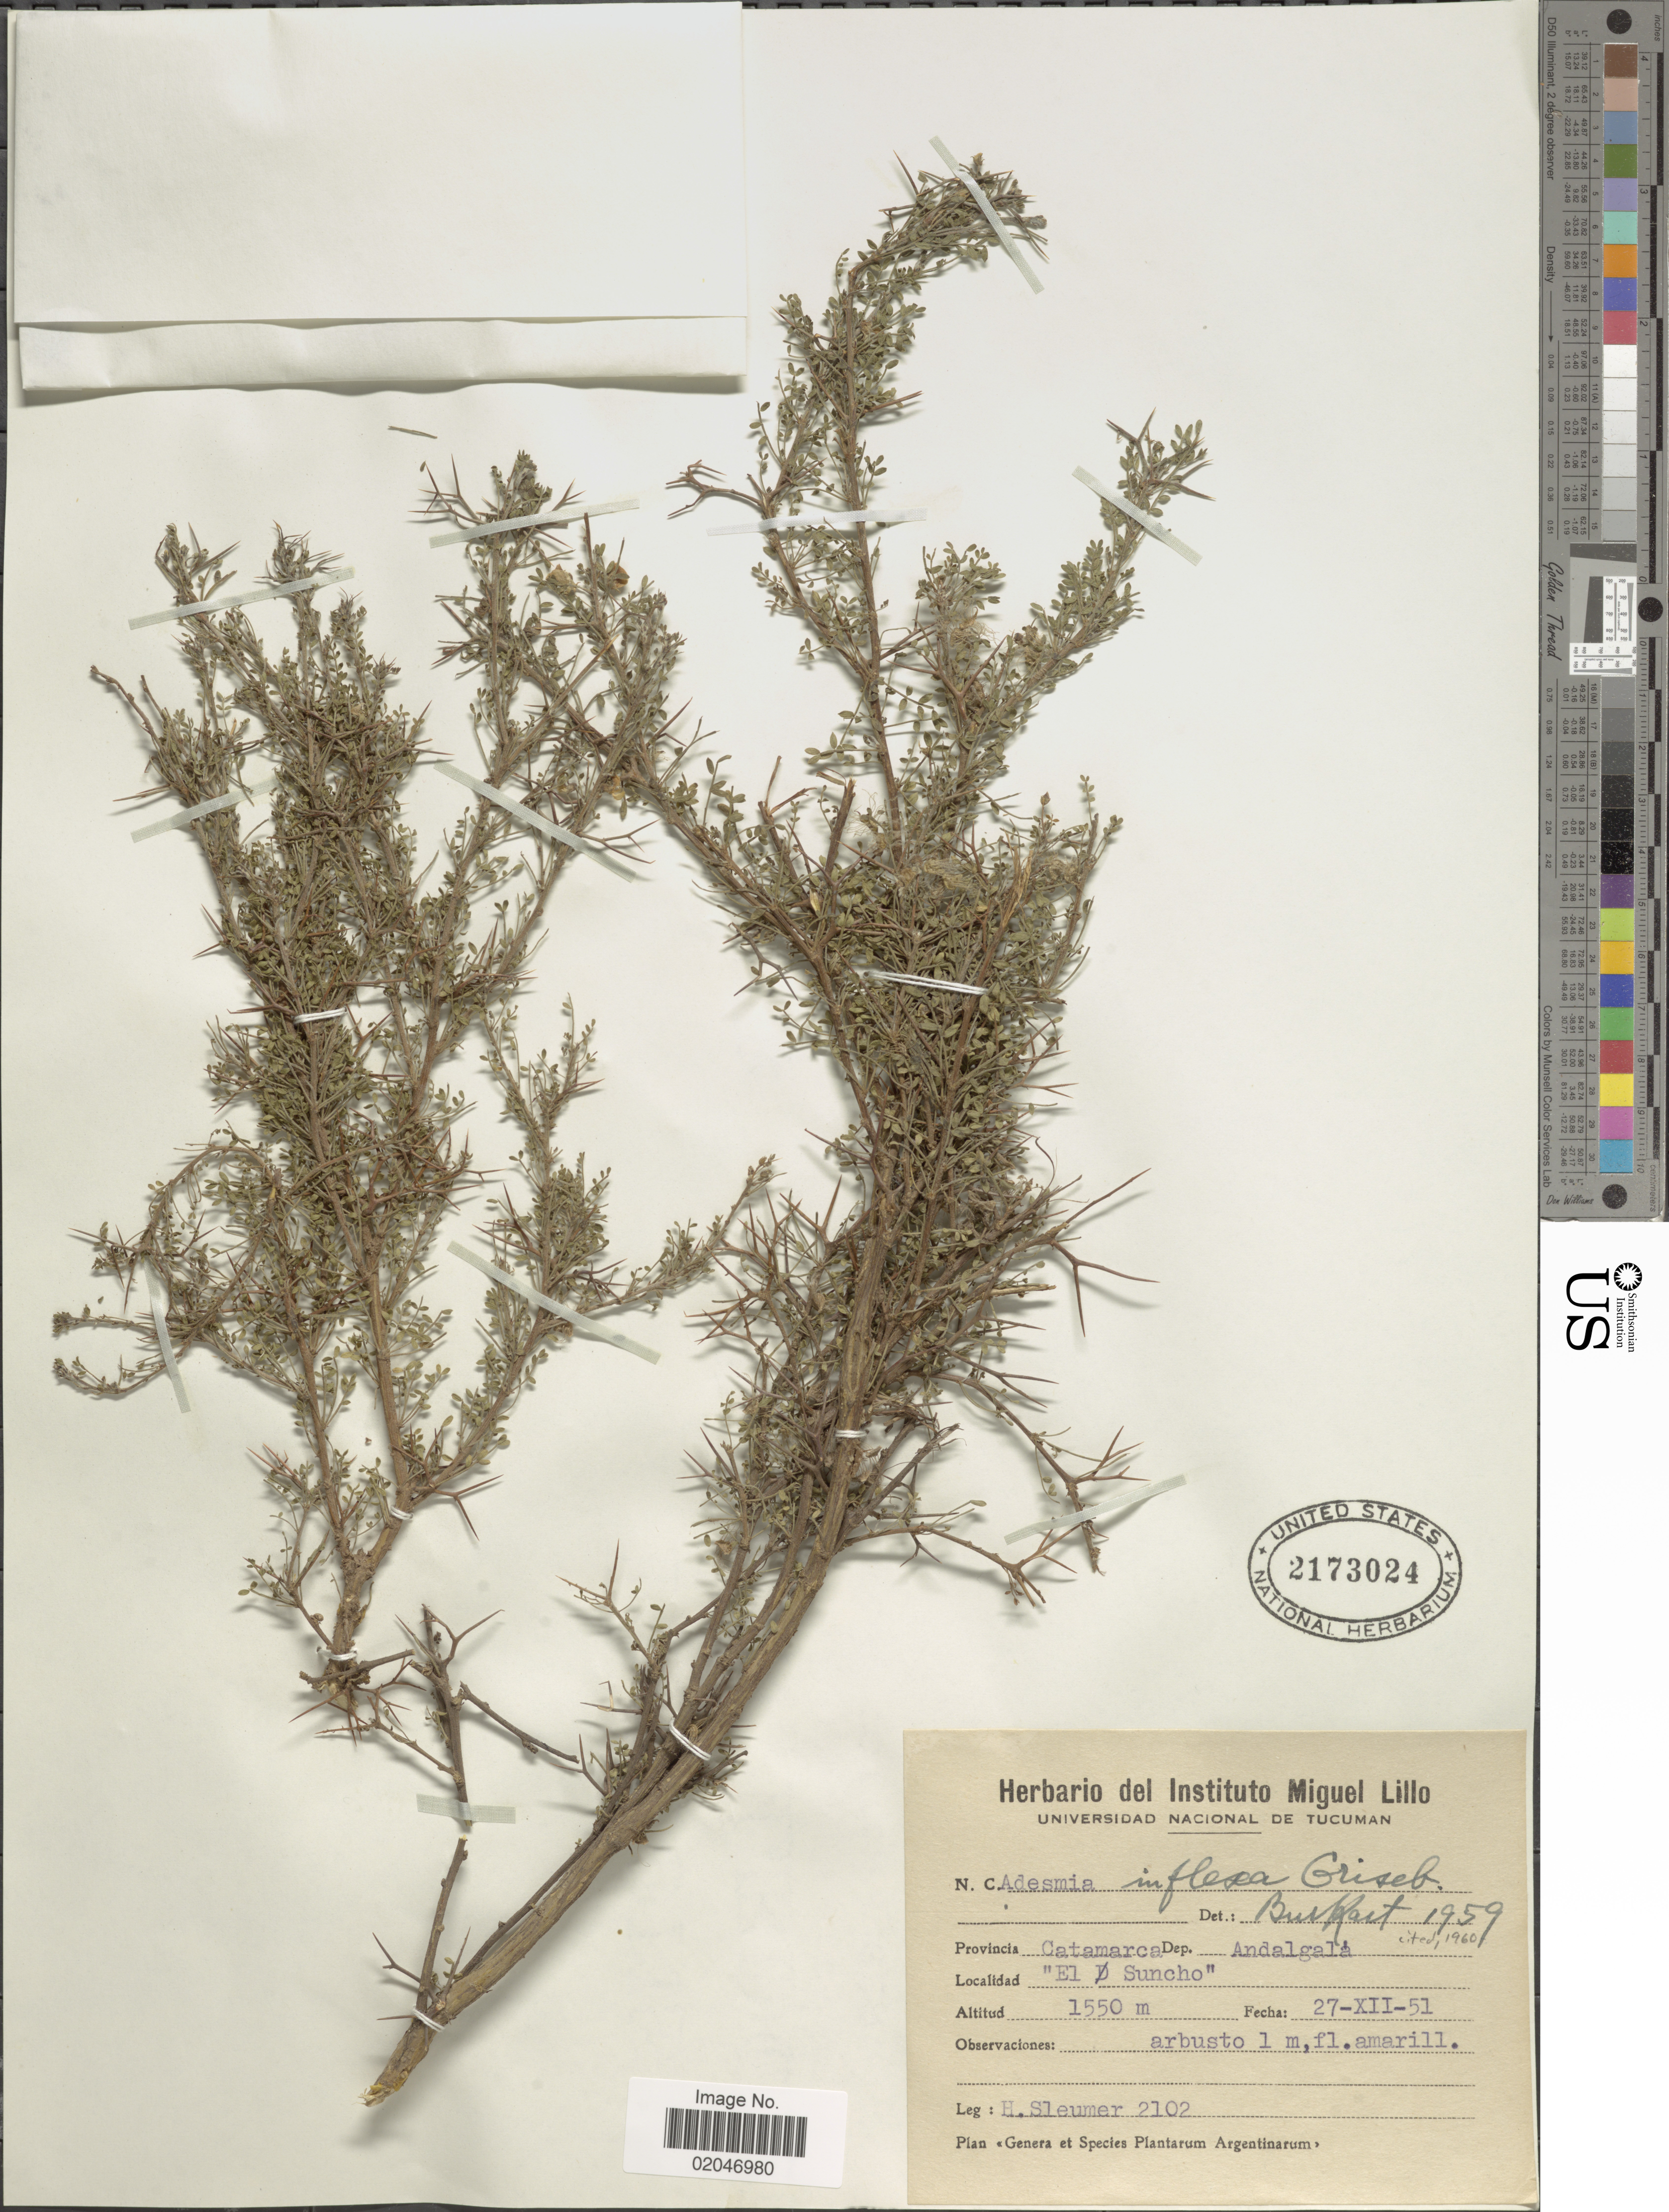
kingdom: Plantae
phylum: Tracheophyta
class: Magnoliopsida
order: Fabales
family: Fabaceae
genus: Adesmia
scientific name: Adesmia inflexa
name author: Griseb.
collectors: H. O. Sleumer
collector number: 2102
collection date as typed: Transcribed d/m/y: 27/12/51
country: Argentina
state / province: Catamarca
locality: Dep. Andalgala, "El Suncho".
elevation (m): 1550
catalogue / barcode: US 2173024